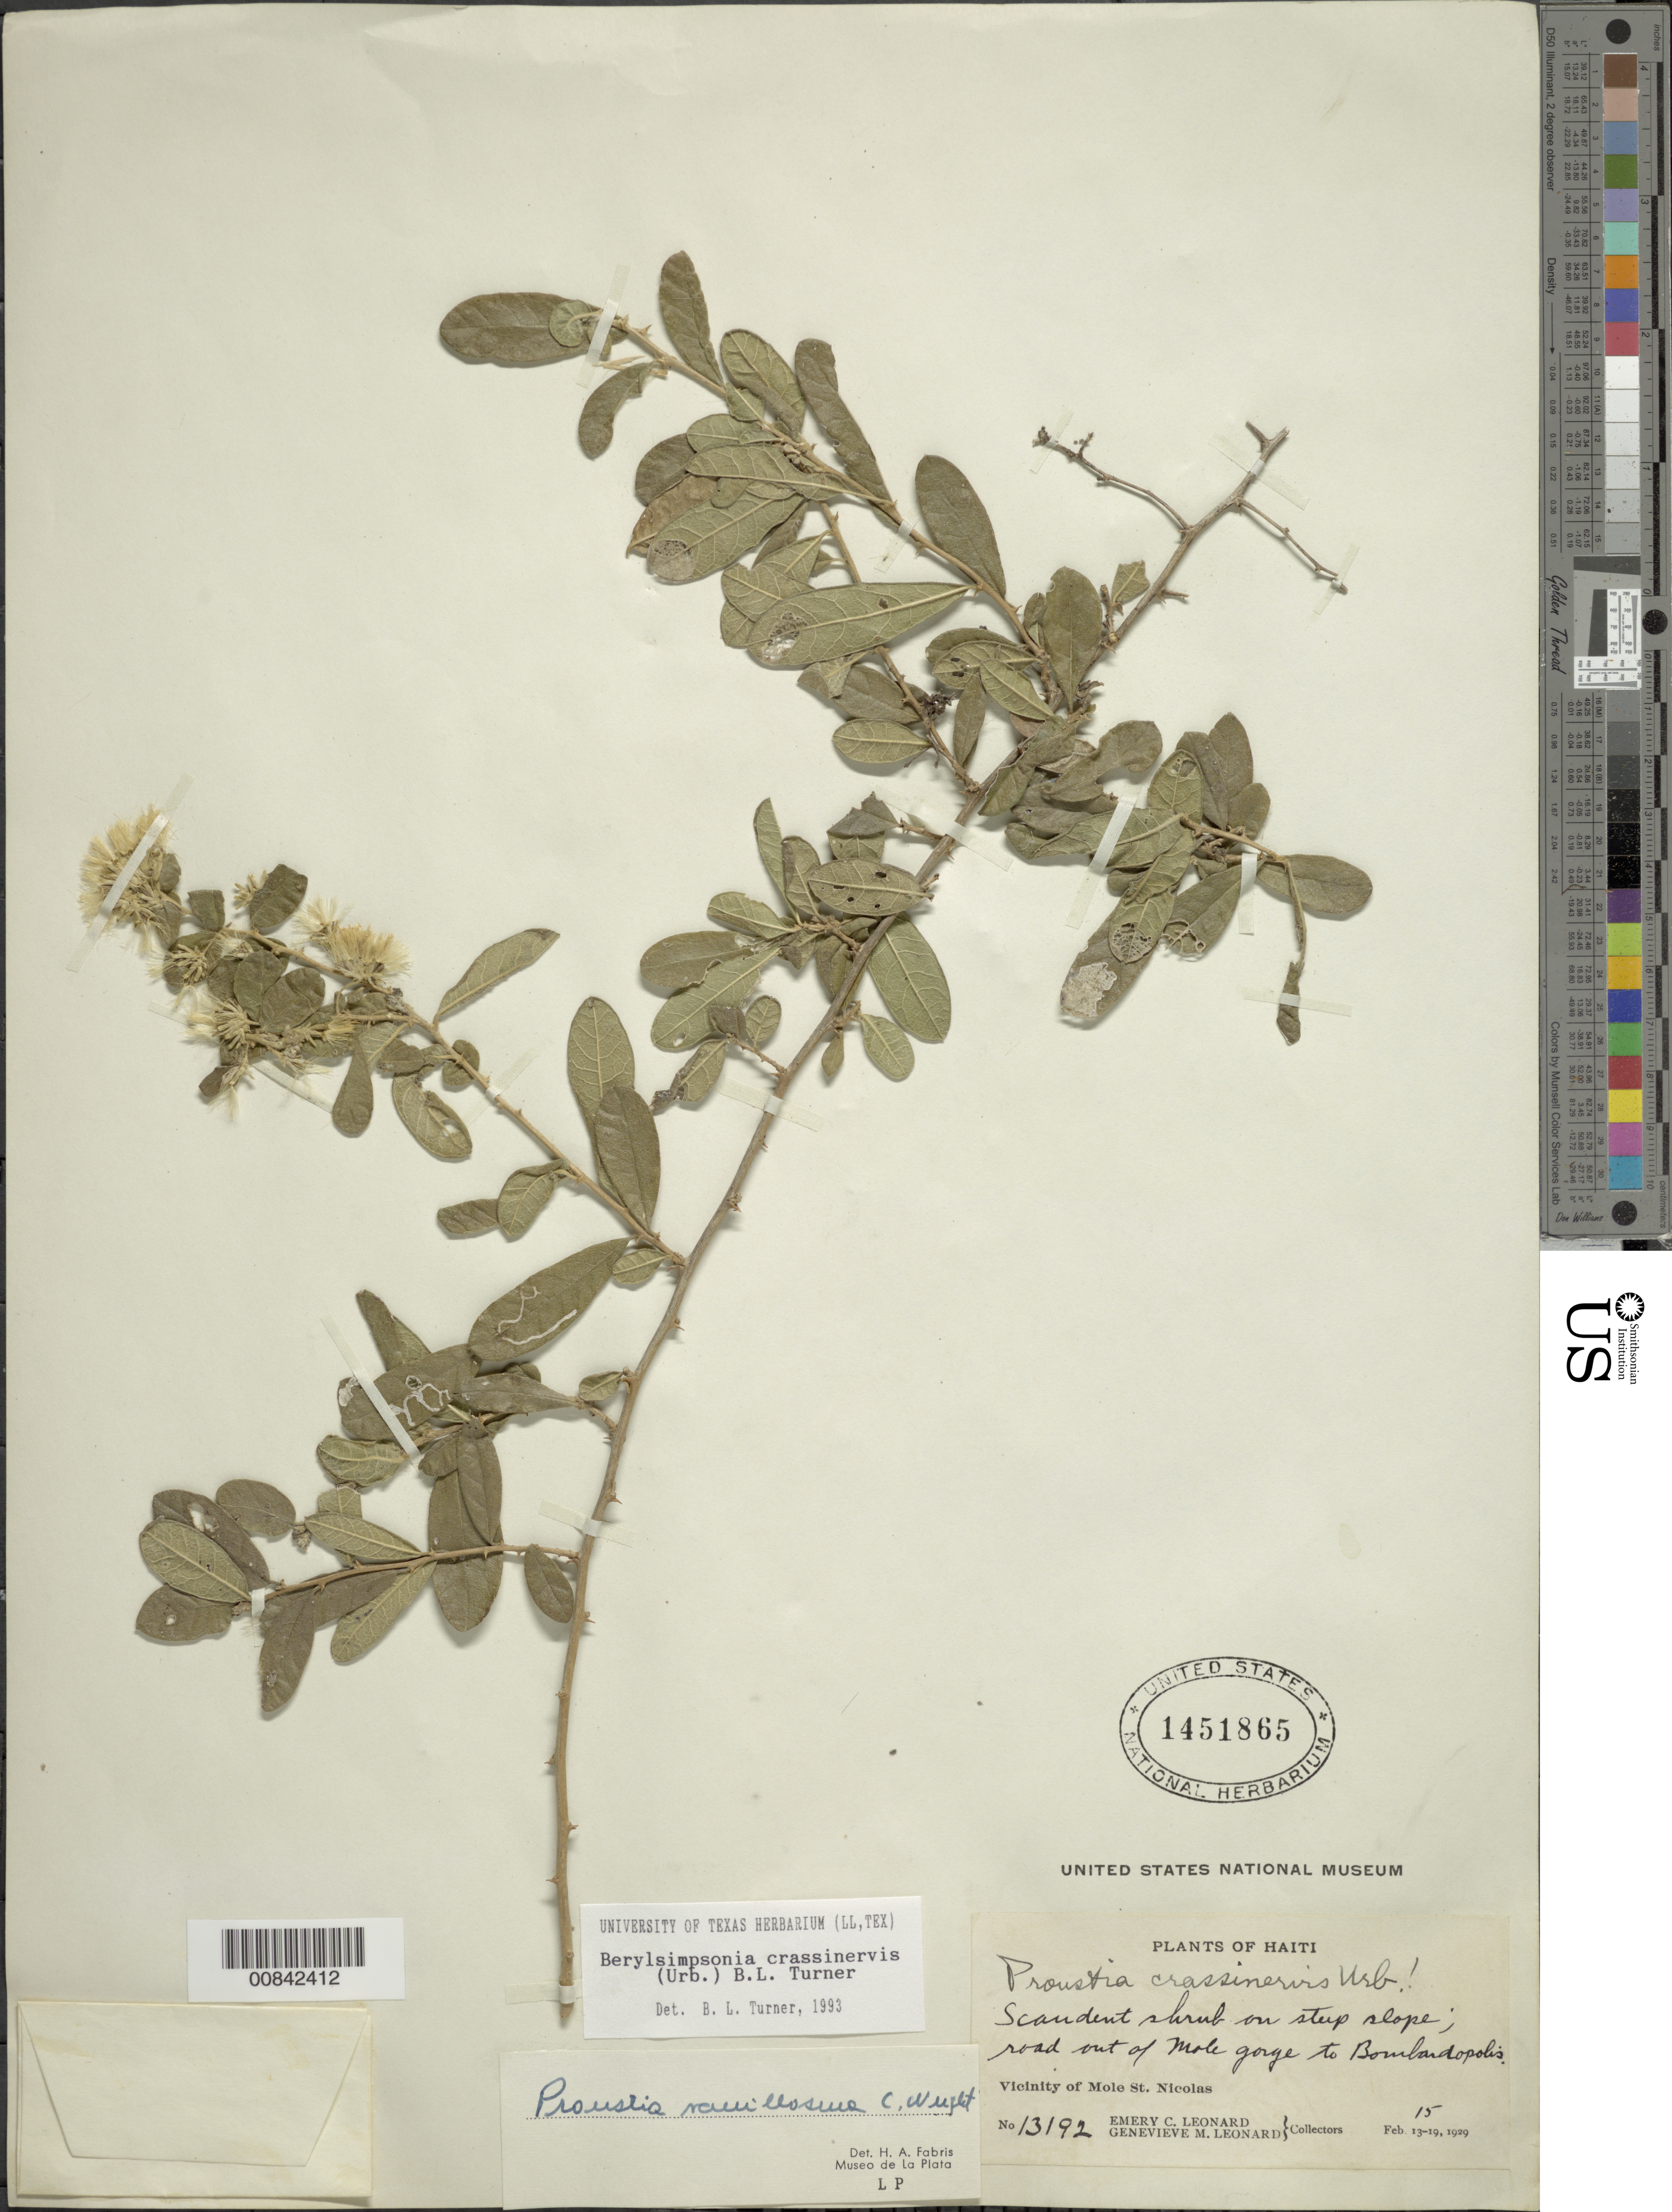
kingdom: Plantae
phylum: Tracheophyta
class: Magnoliopsida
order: Asterales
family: Asteraceae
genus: Berylsimpsonia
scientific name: Berylsimpsonia crassinervis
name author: (Urb.) B.L. Turner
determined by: Turner, B. L.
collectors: E. C. Leonard & G. M. Leonard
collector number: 13192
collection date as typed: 15 Feb 1929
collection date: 1929-02-15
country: Haiti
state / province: Nord-Ouest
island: Hispaniola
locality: Vicinity of Mole St. Nicolas, road out of Mole Gorge to Bombardopolis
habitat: Steep slope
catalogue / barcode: US 1451865